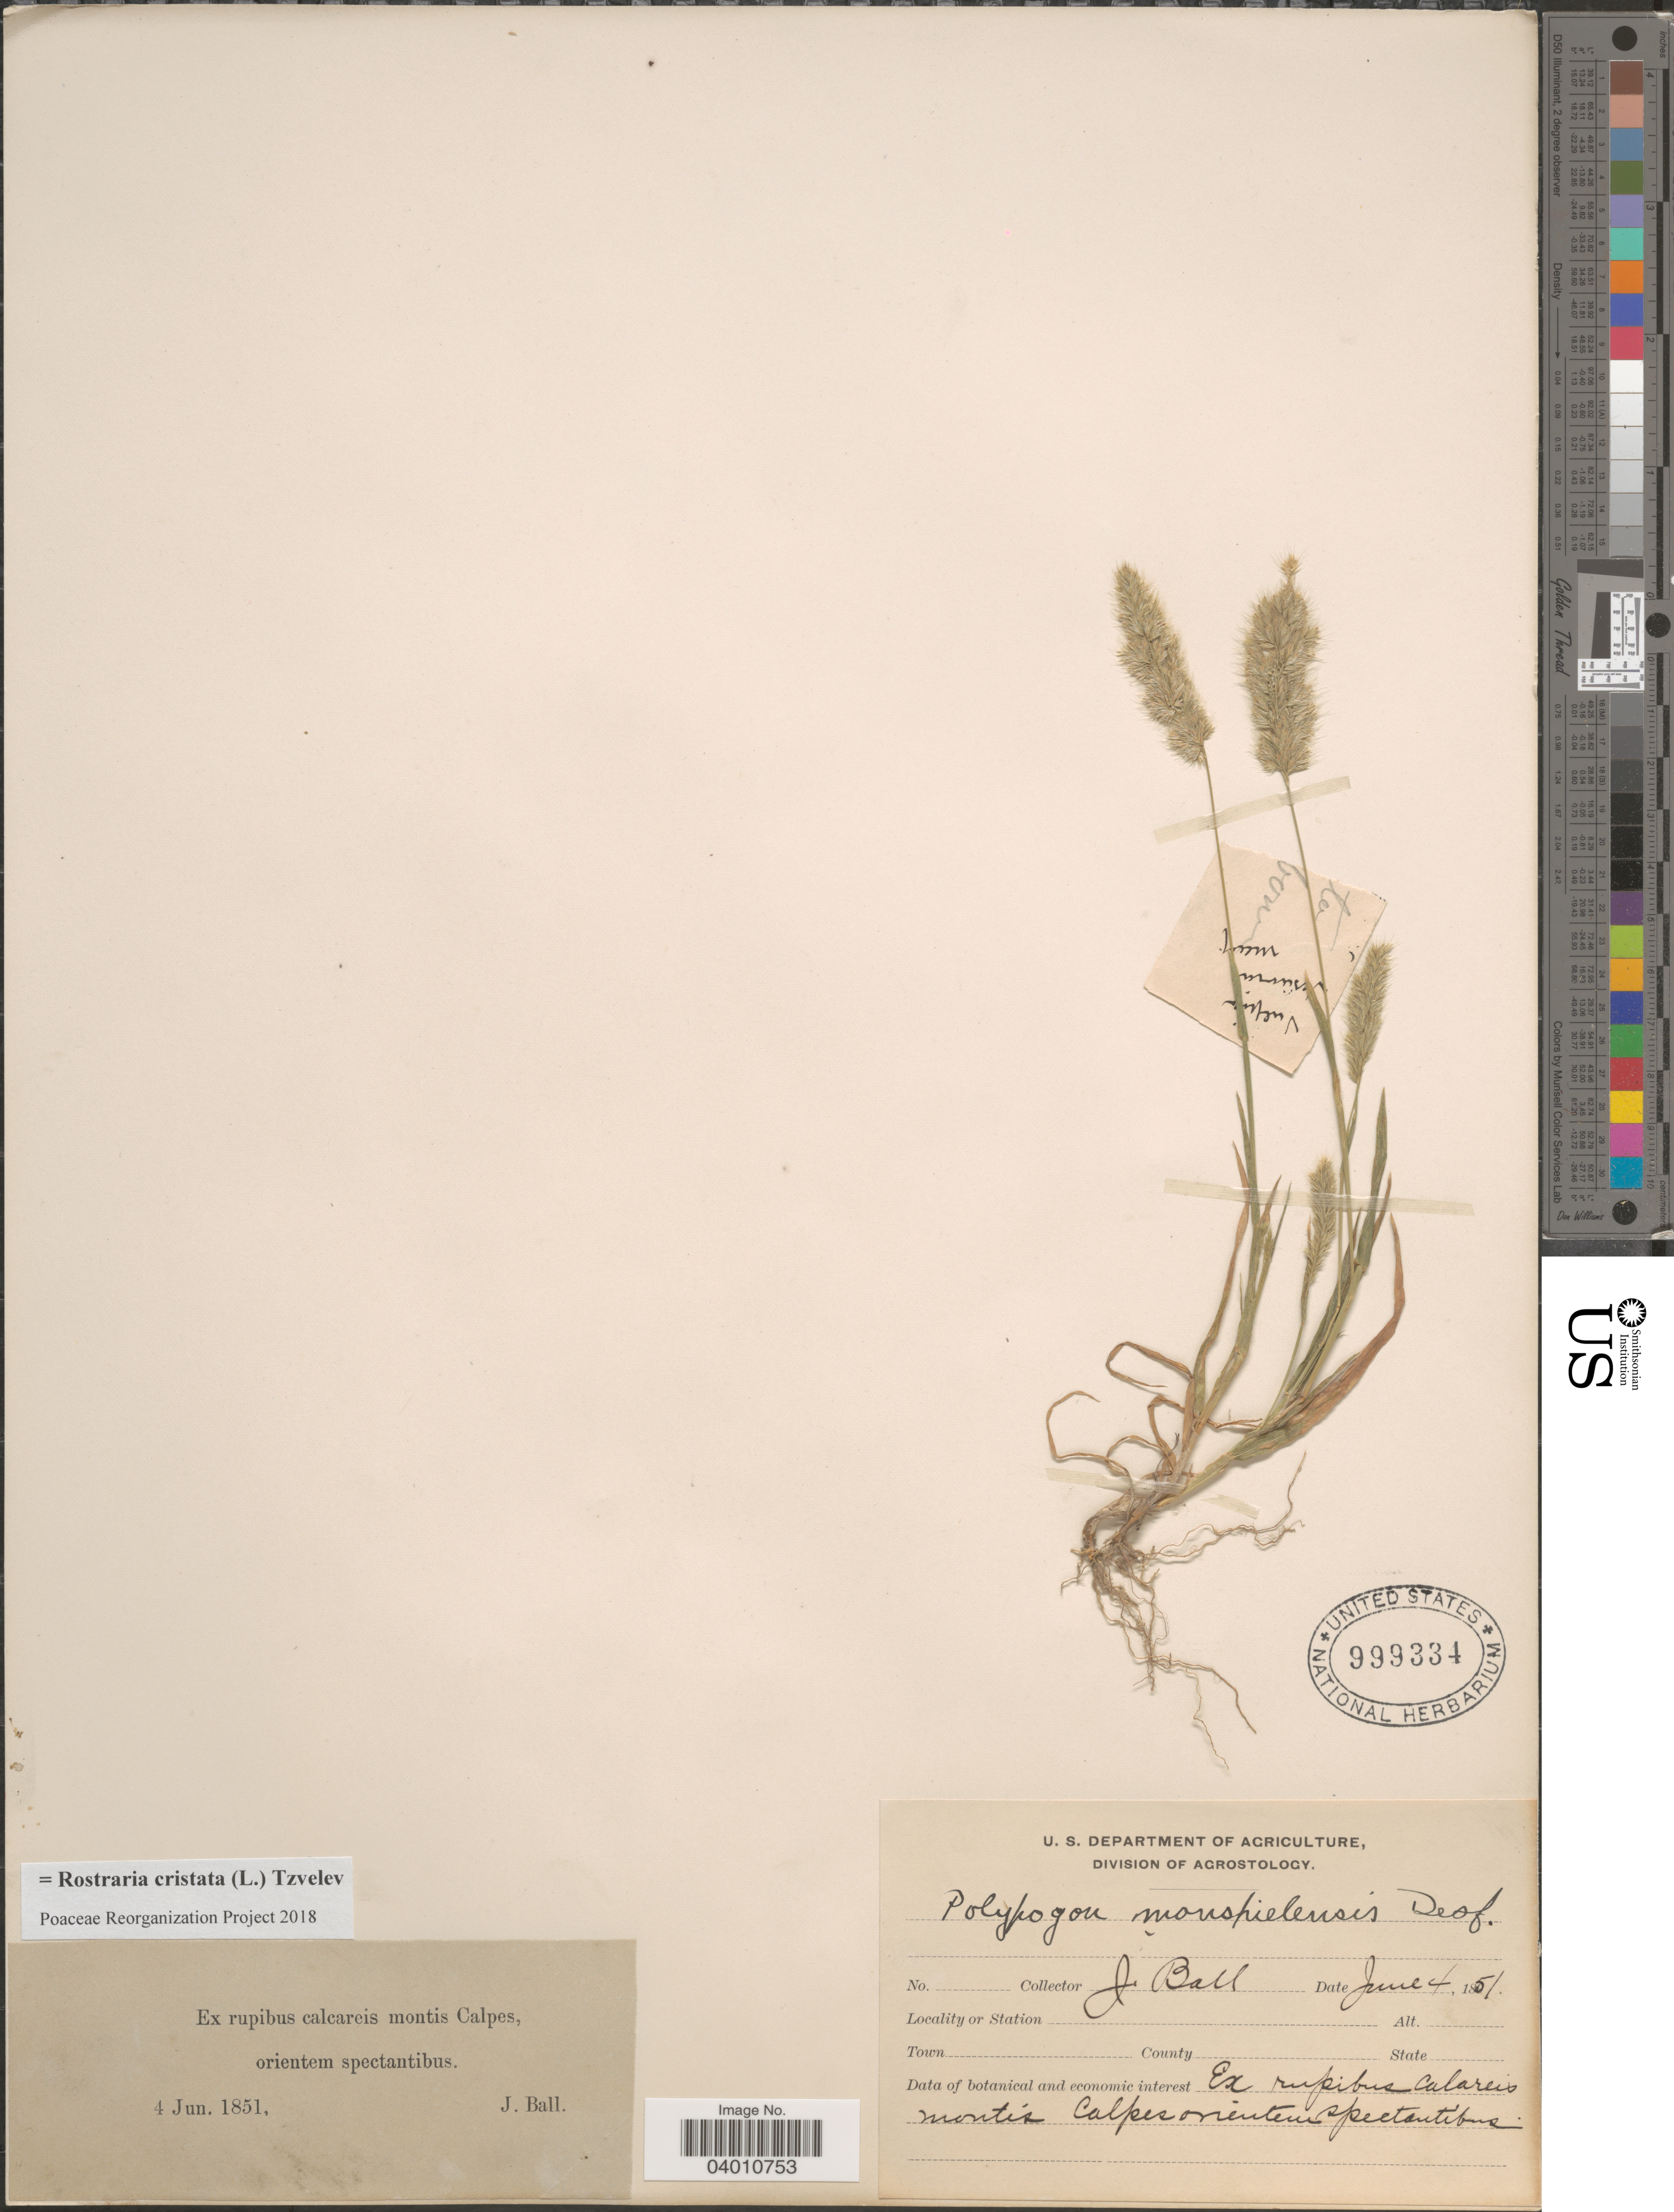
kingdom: Plantae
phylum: Tracheophyta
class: Liliopsida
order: Poales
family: Poaceae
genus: Rostraria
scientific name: Rostraria cristata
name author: (L.) Tzvelev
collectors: J. Ball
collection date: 1851-06-04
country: Gibraltar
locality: Ex rupibus calcareis montis Calpes, orientem spectantibus.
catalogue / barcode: US 999334